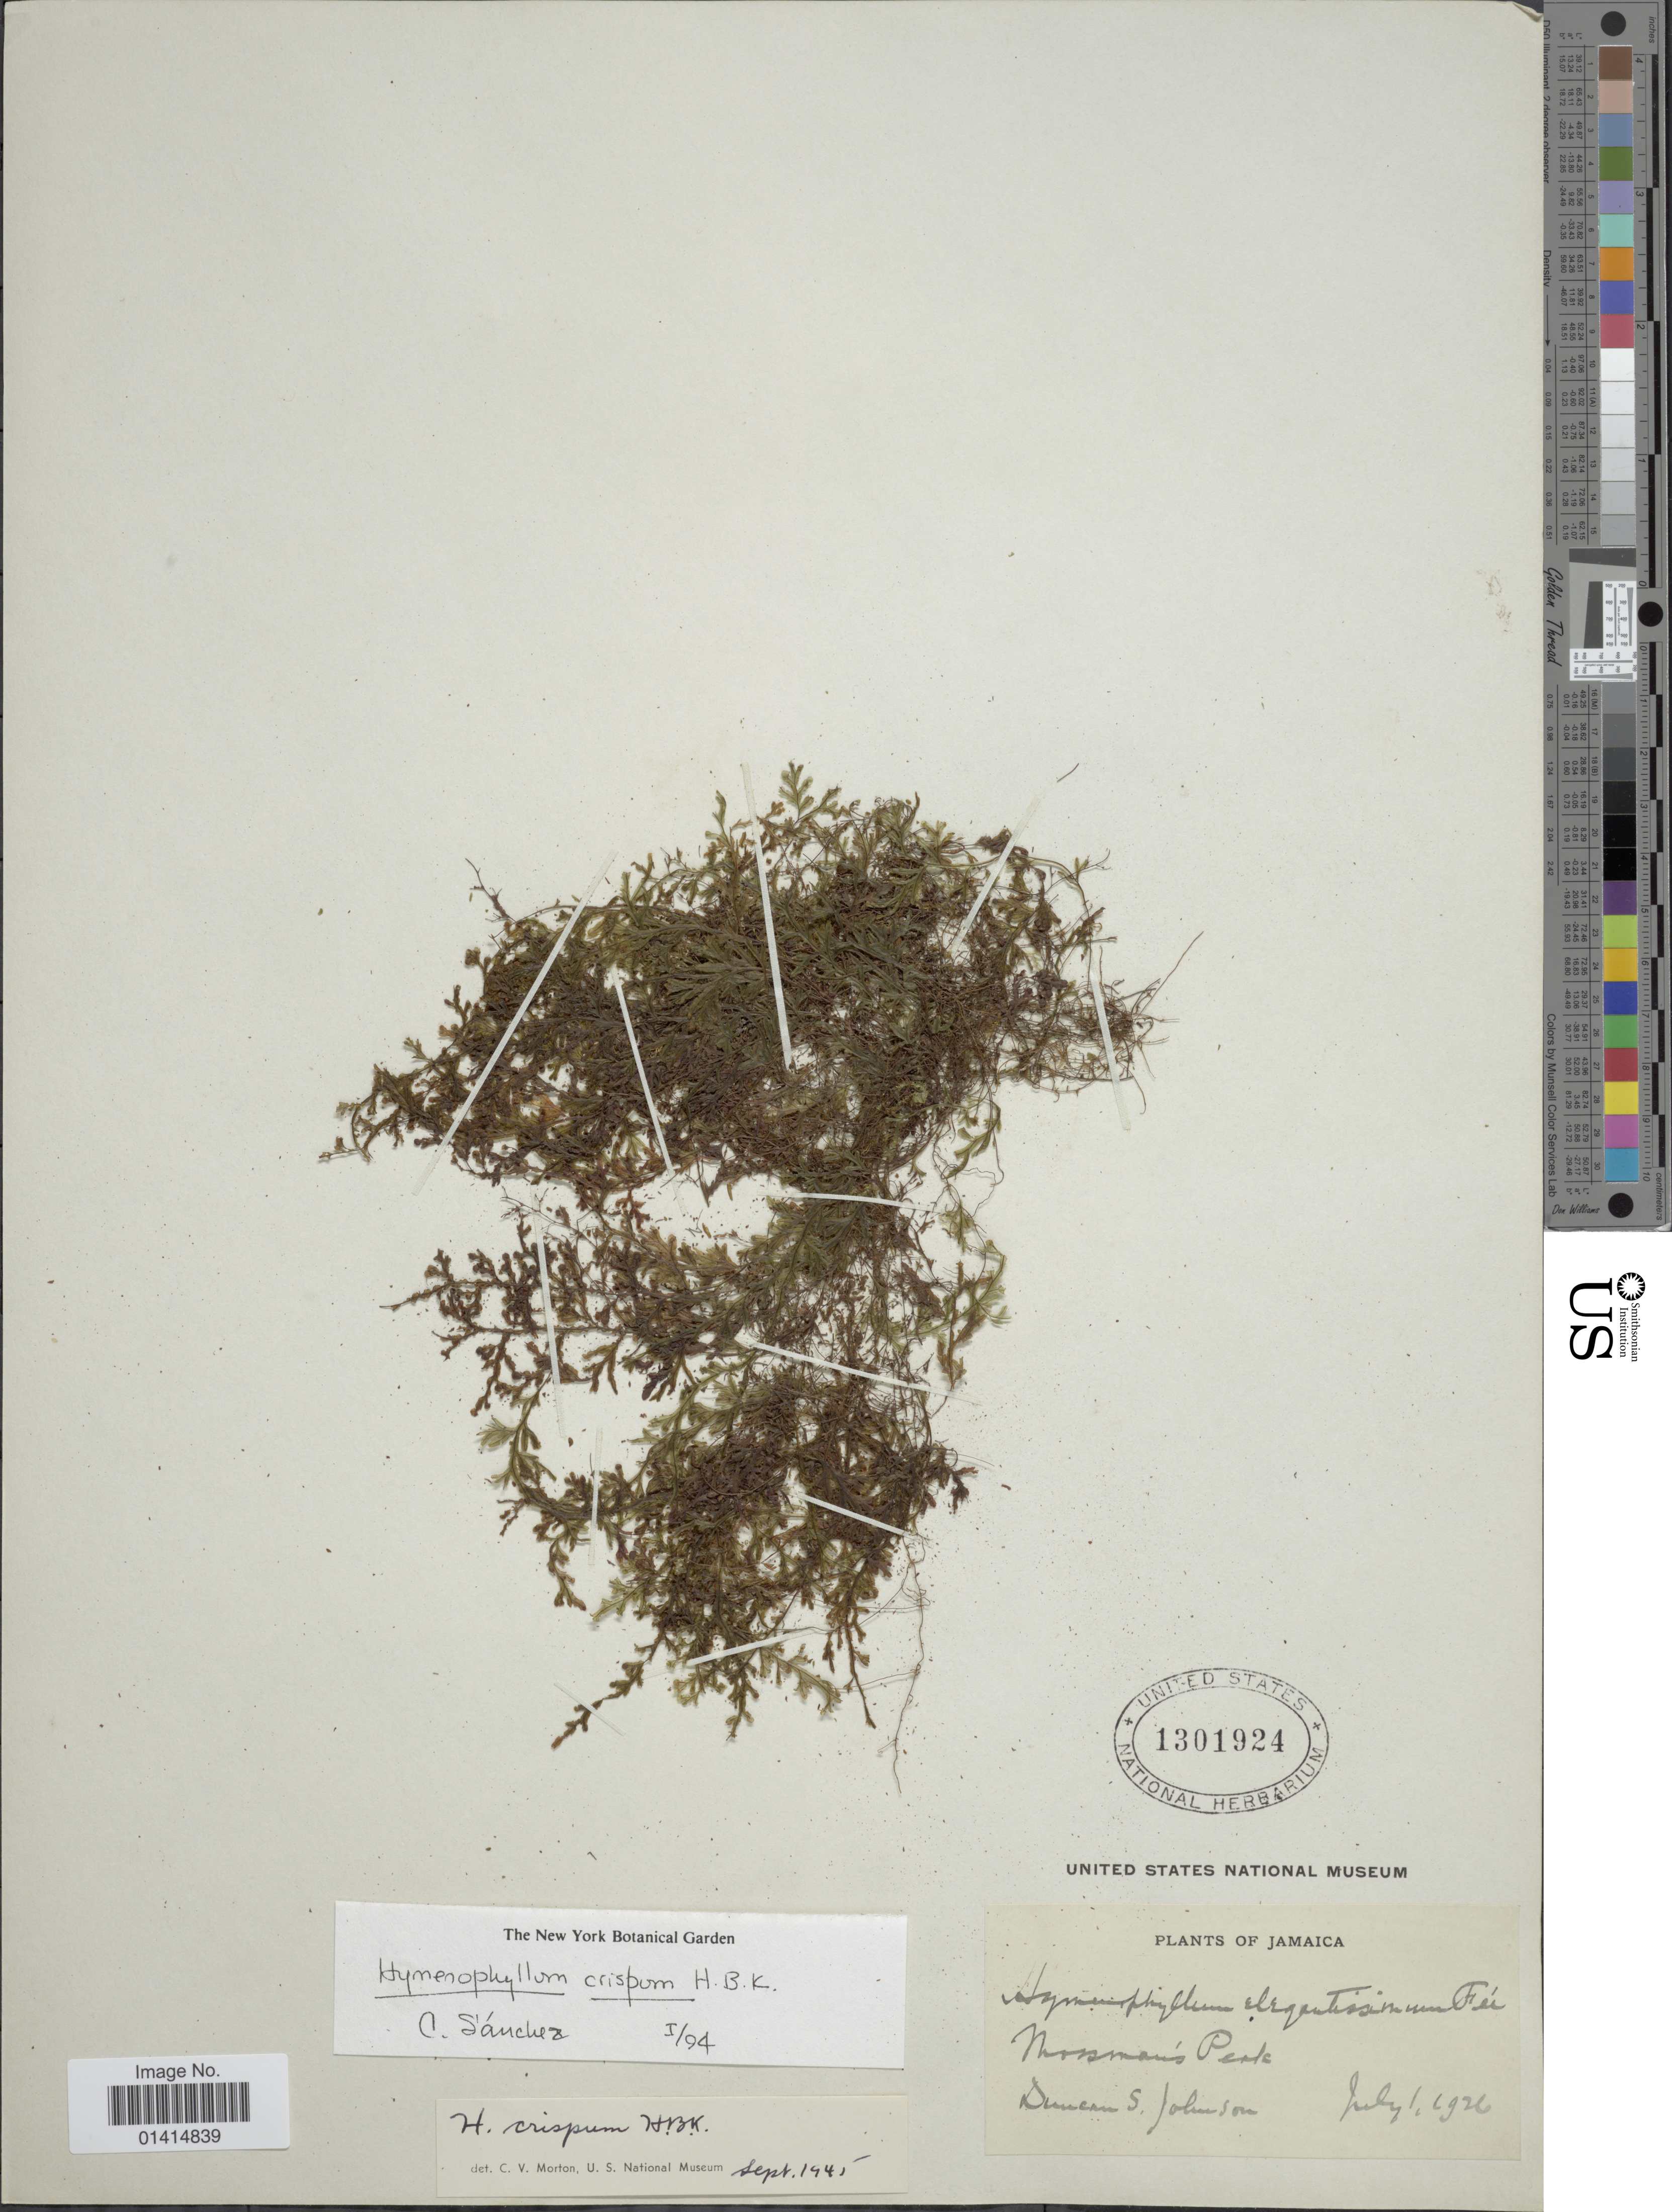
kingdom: Plantae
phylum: Tracheophyta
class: Polypodiopsida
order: Hymenophyllales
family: Hymenophyllaceae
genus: Hymenophyllum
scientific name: Hymenophyllum crispum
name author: Kunth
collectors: D. S. Johnson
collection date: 1926-07-01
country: Jamaica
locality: Mossman's Peak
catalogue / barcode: US 1301924